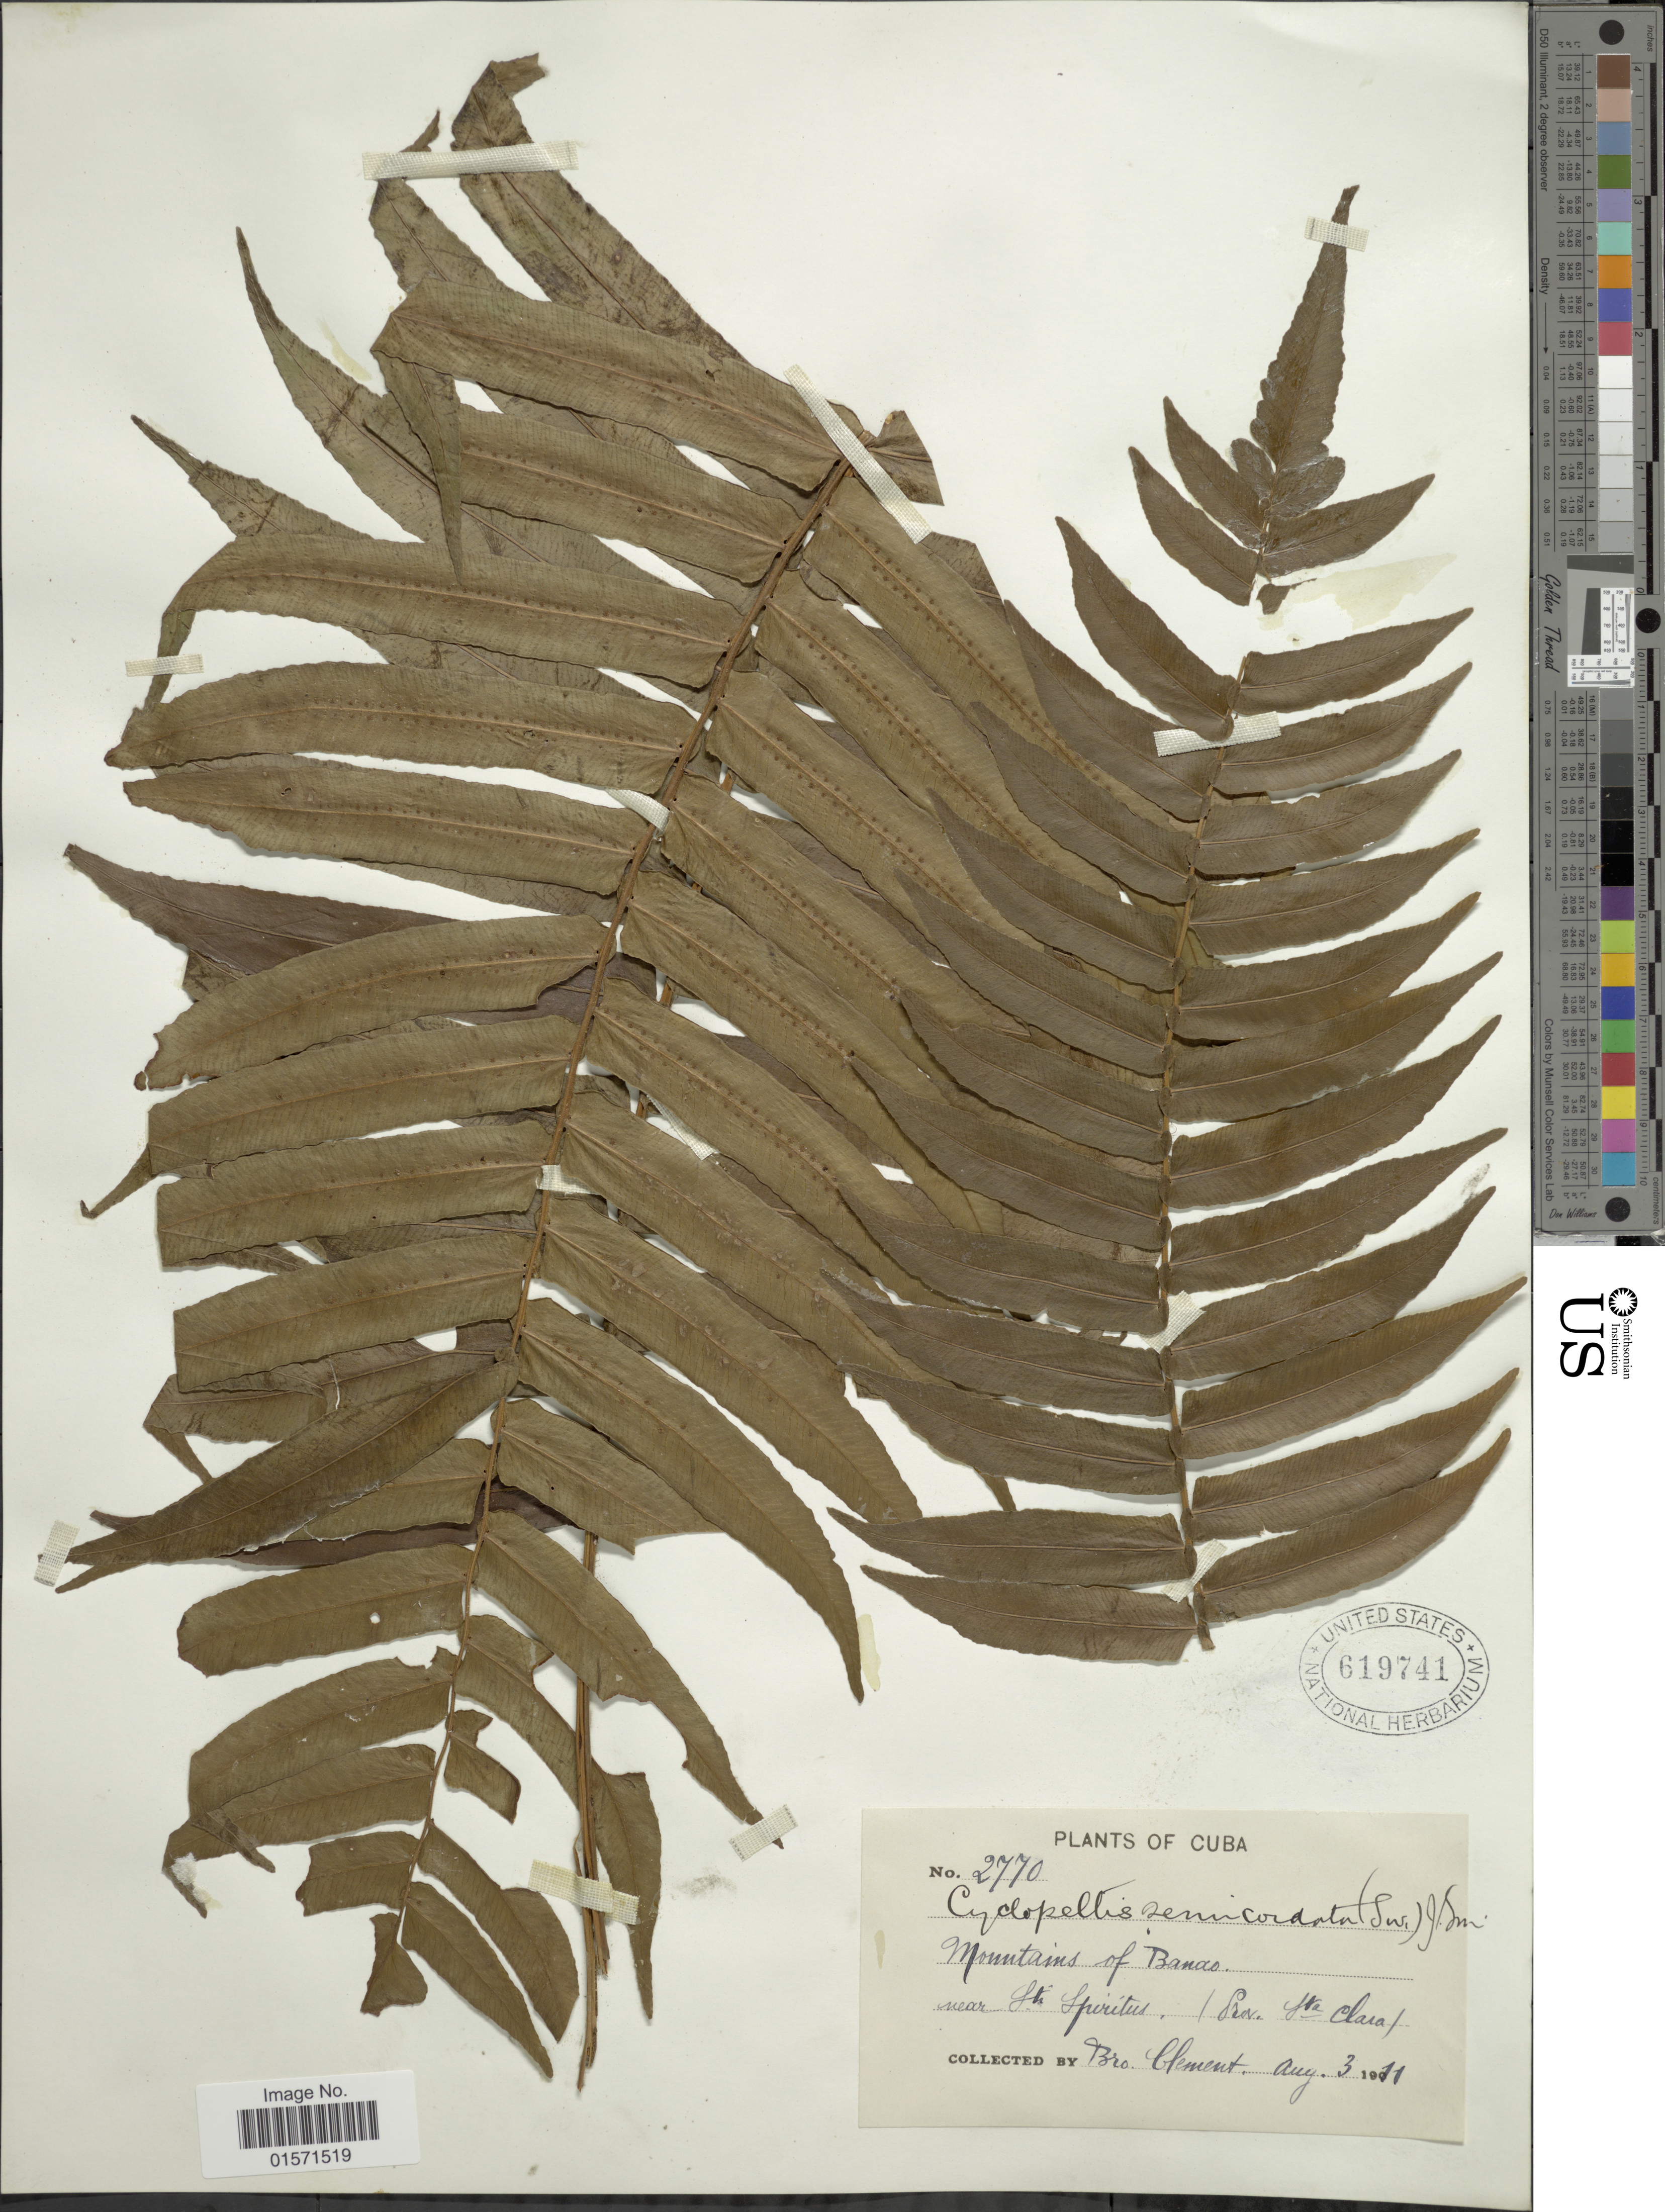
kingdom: Plantae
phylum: Tracheophyta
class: Polypodiopsida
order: Polypodiales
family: Lomariopsidaceae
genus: Cyclopeltis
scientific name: Cyclopeltis semicordata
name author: (Sw.) J. Sm.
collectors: B. Clement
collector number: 2770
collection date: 1911-08-03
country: Cuba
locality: Mountains of Banao, near St. Spiritus. Prov. Sta Clara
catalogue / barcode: US 619741